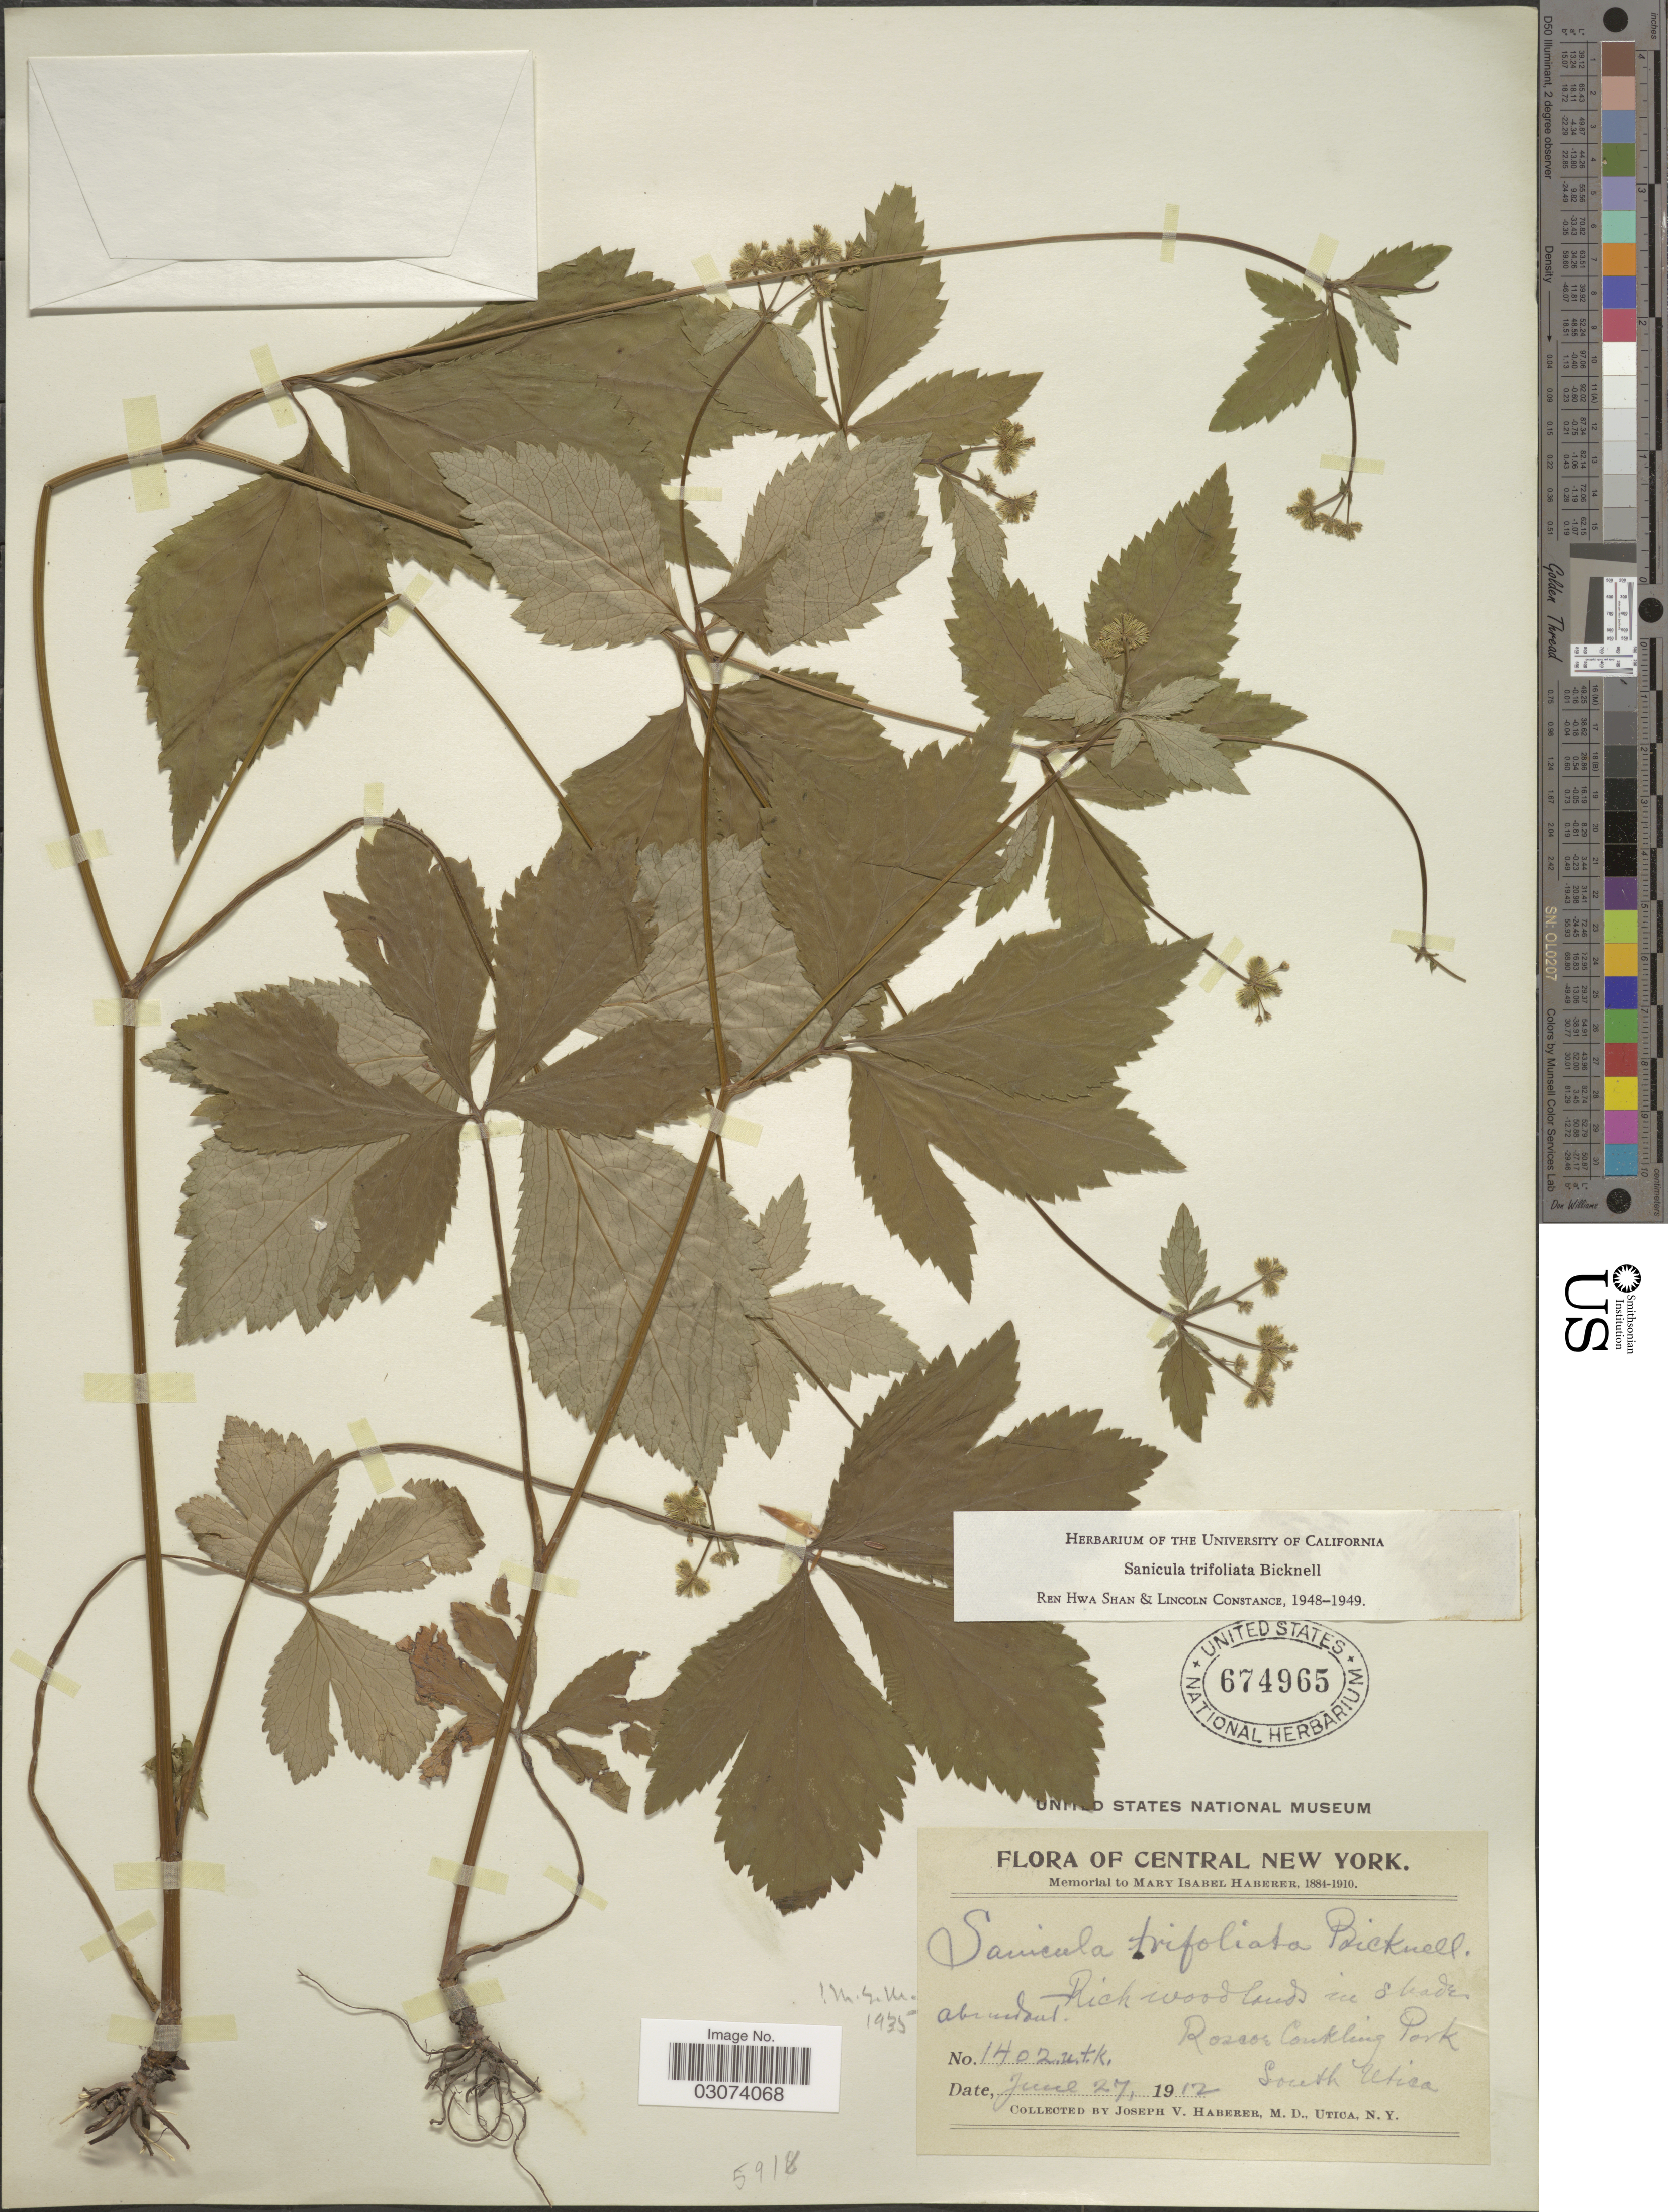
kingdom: Plantae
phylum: Tracheophyta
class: Magnoliopsida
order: Apiales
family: Apiaceae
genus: Sanicula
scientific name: Sanicula trifoliata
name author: E.P. Bicknell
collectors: J. V. Haberer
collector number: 1402u.t.k.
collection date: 1912-06-27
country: United States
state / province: New York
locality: Central New York. Rich woodlands in shade. Roscoe Conkling Park. South Utica.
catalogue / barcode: US 674965